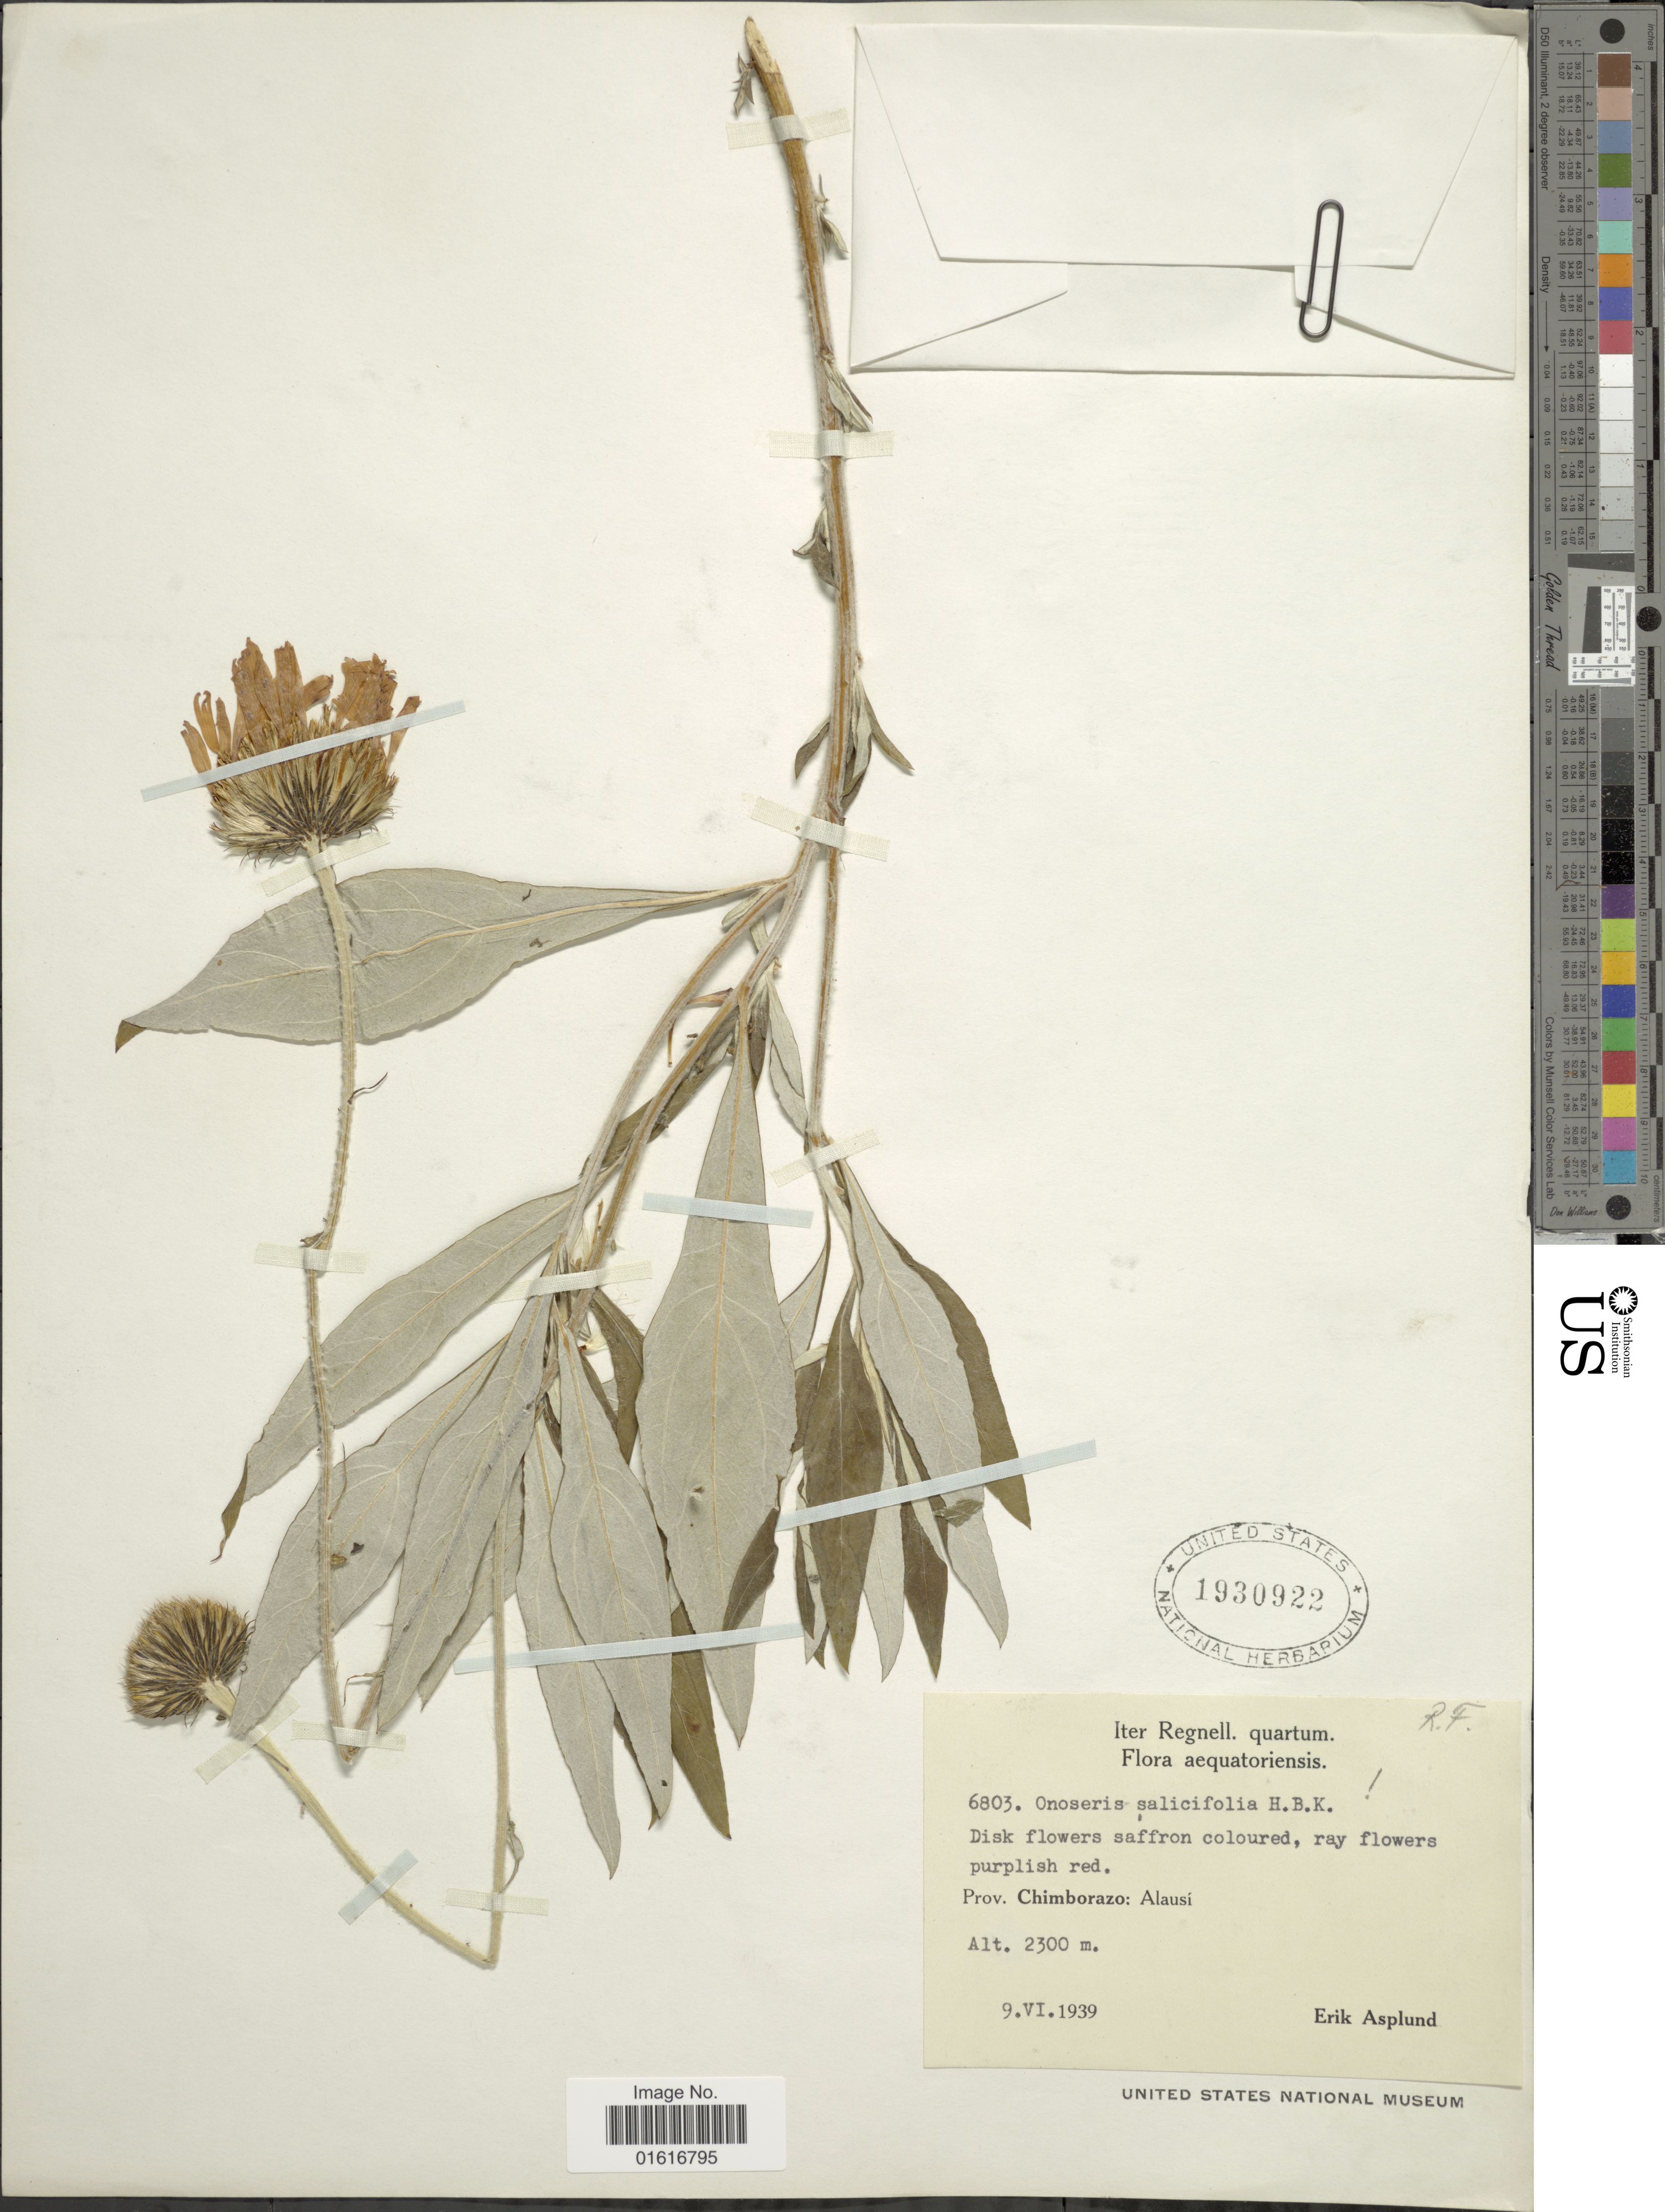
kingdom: Plantae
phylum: Tracheophyta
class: Magnoliopsida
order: Asterales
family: Asteraceae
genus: Onoseris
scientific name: Onoseris salicifolia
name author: Kunth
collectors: E. Asplund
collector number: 6803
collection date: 1939-06-09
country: Ecuador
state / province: Chimborazo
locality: Alausi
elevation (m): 2300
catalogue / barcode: US 1930922